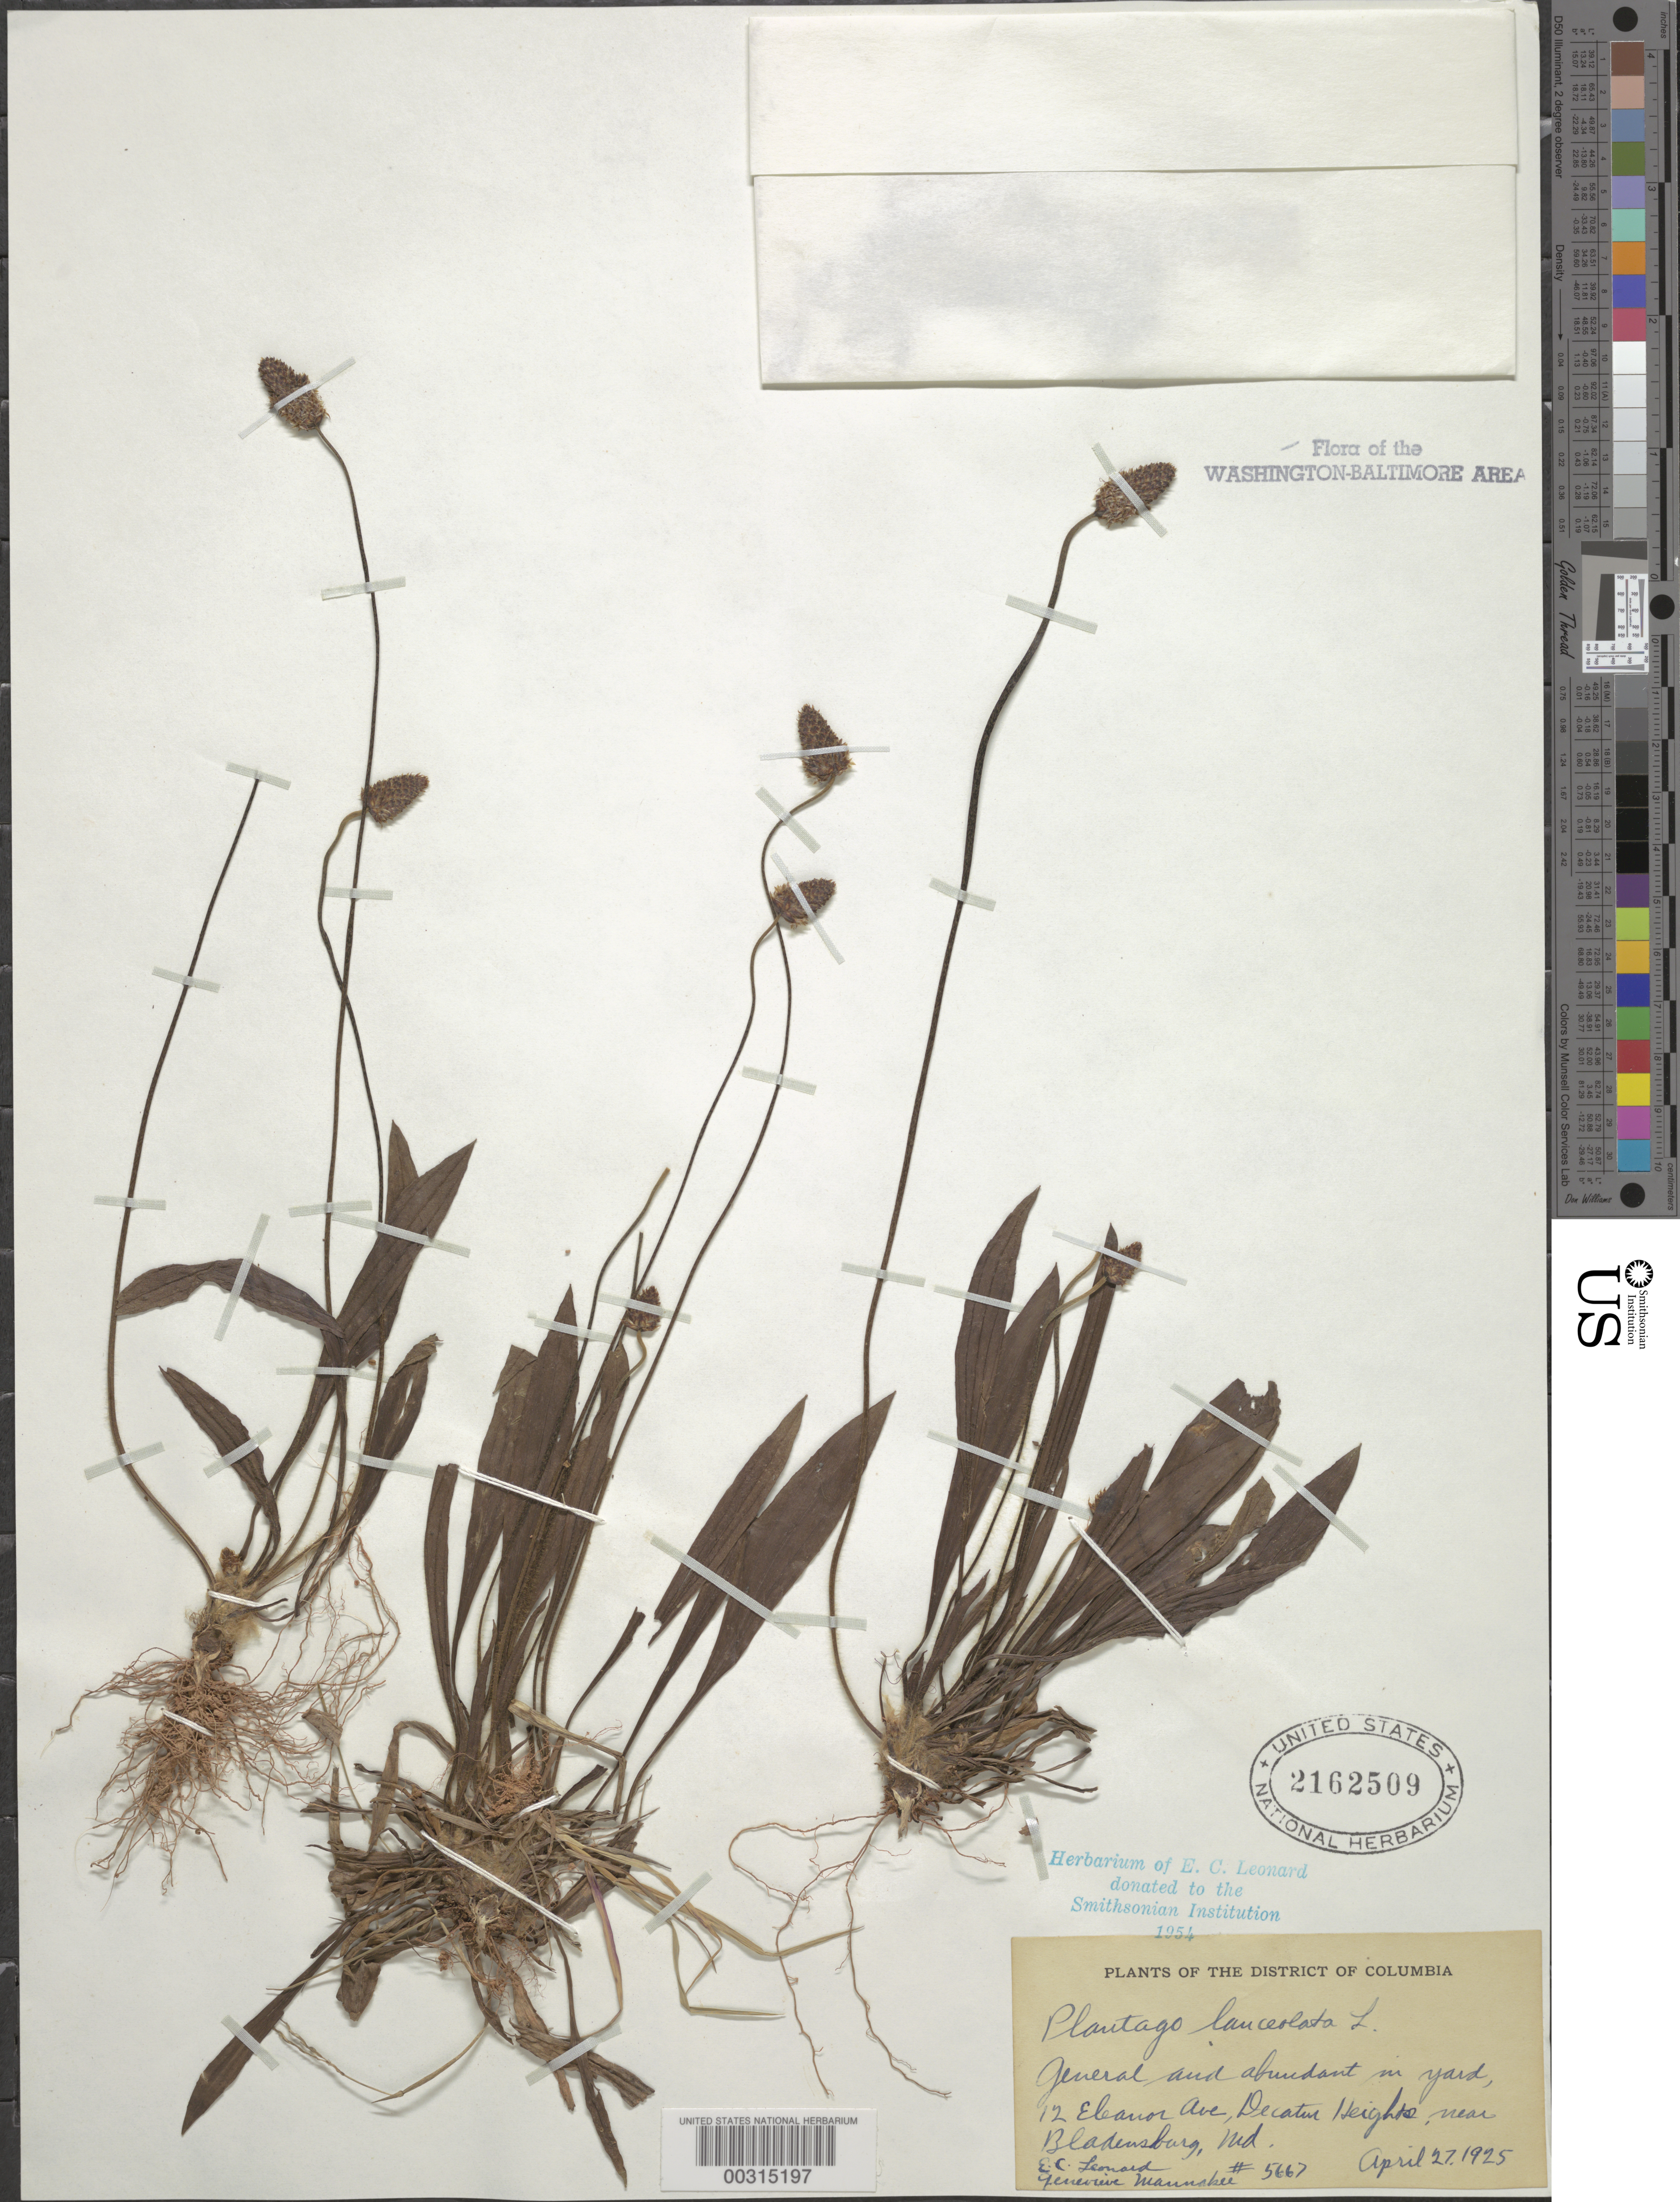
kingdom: Plantae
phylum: Tracheophyta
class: Magnoliopsida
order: Lamiales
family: Plantaginaceae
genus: Plantago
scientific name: Plantago lanceolata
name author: L.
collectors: E. C. Leonard & G. Mannakee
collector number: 5667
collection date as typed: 27 Apr 1925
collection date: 1925-04-27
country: United States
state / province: Maryland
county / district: Prince George's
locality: Bladensburg, 12 Eleanore Ave, Decatur Heights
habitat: In yard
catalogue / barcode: US 2162509